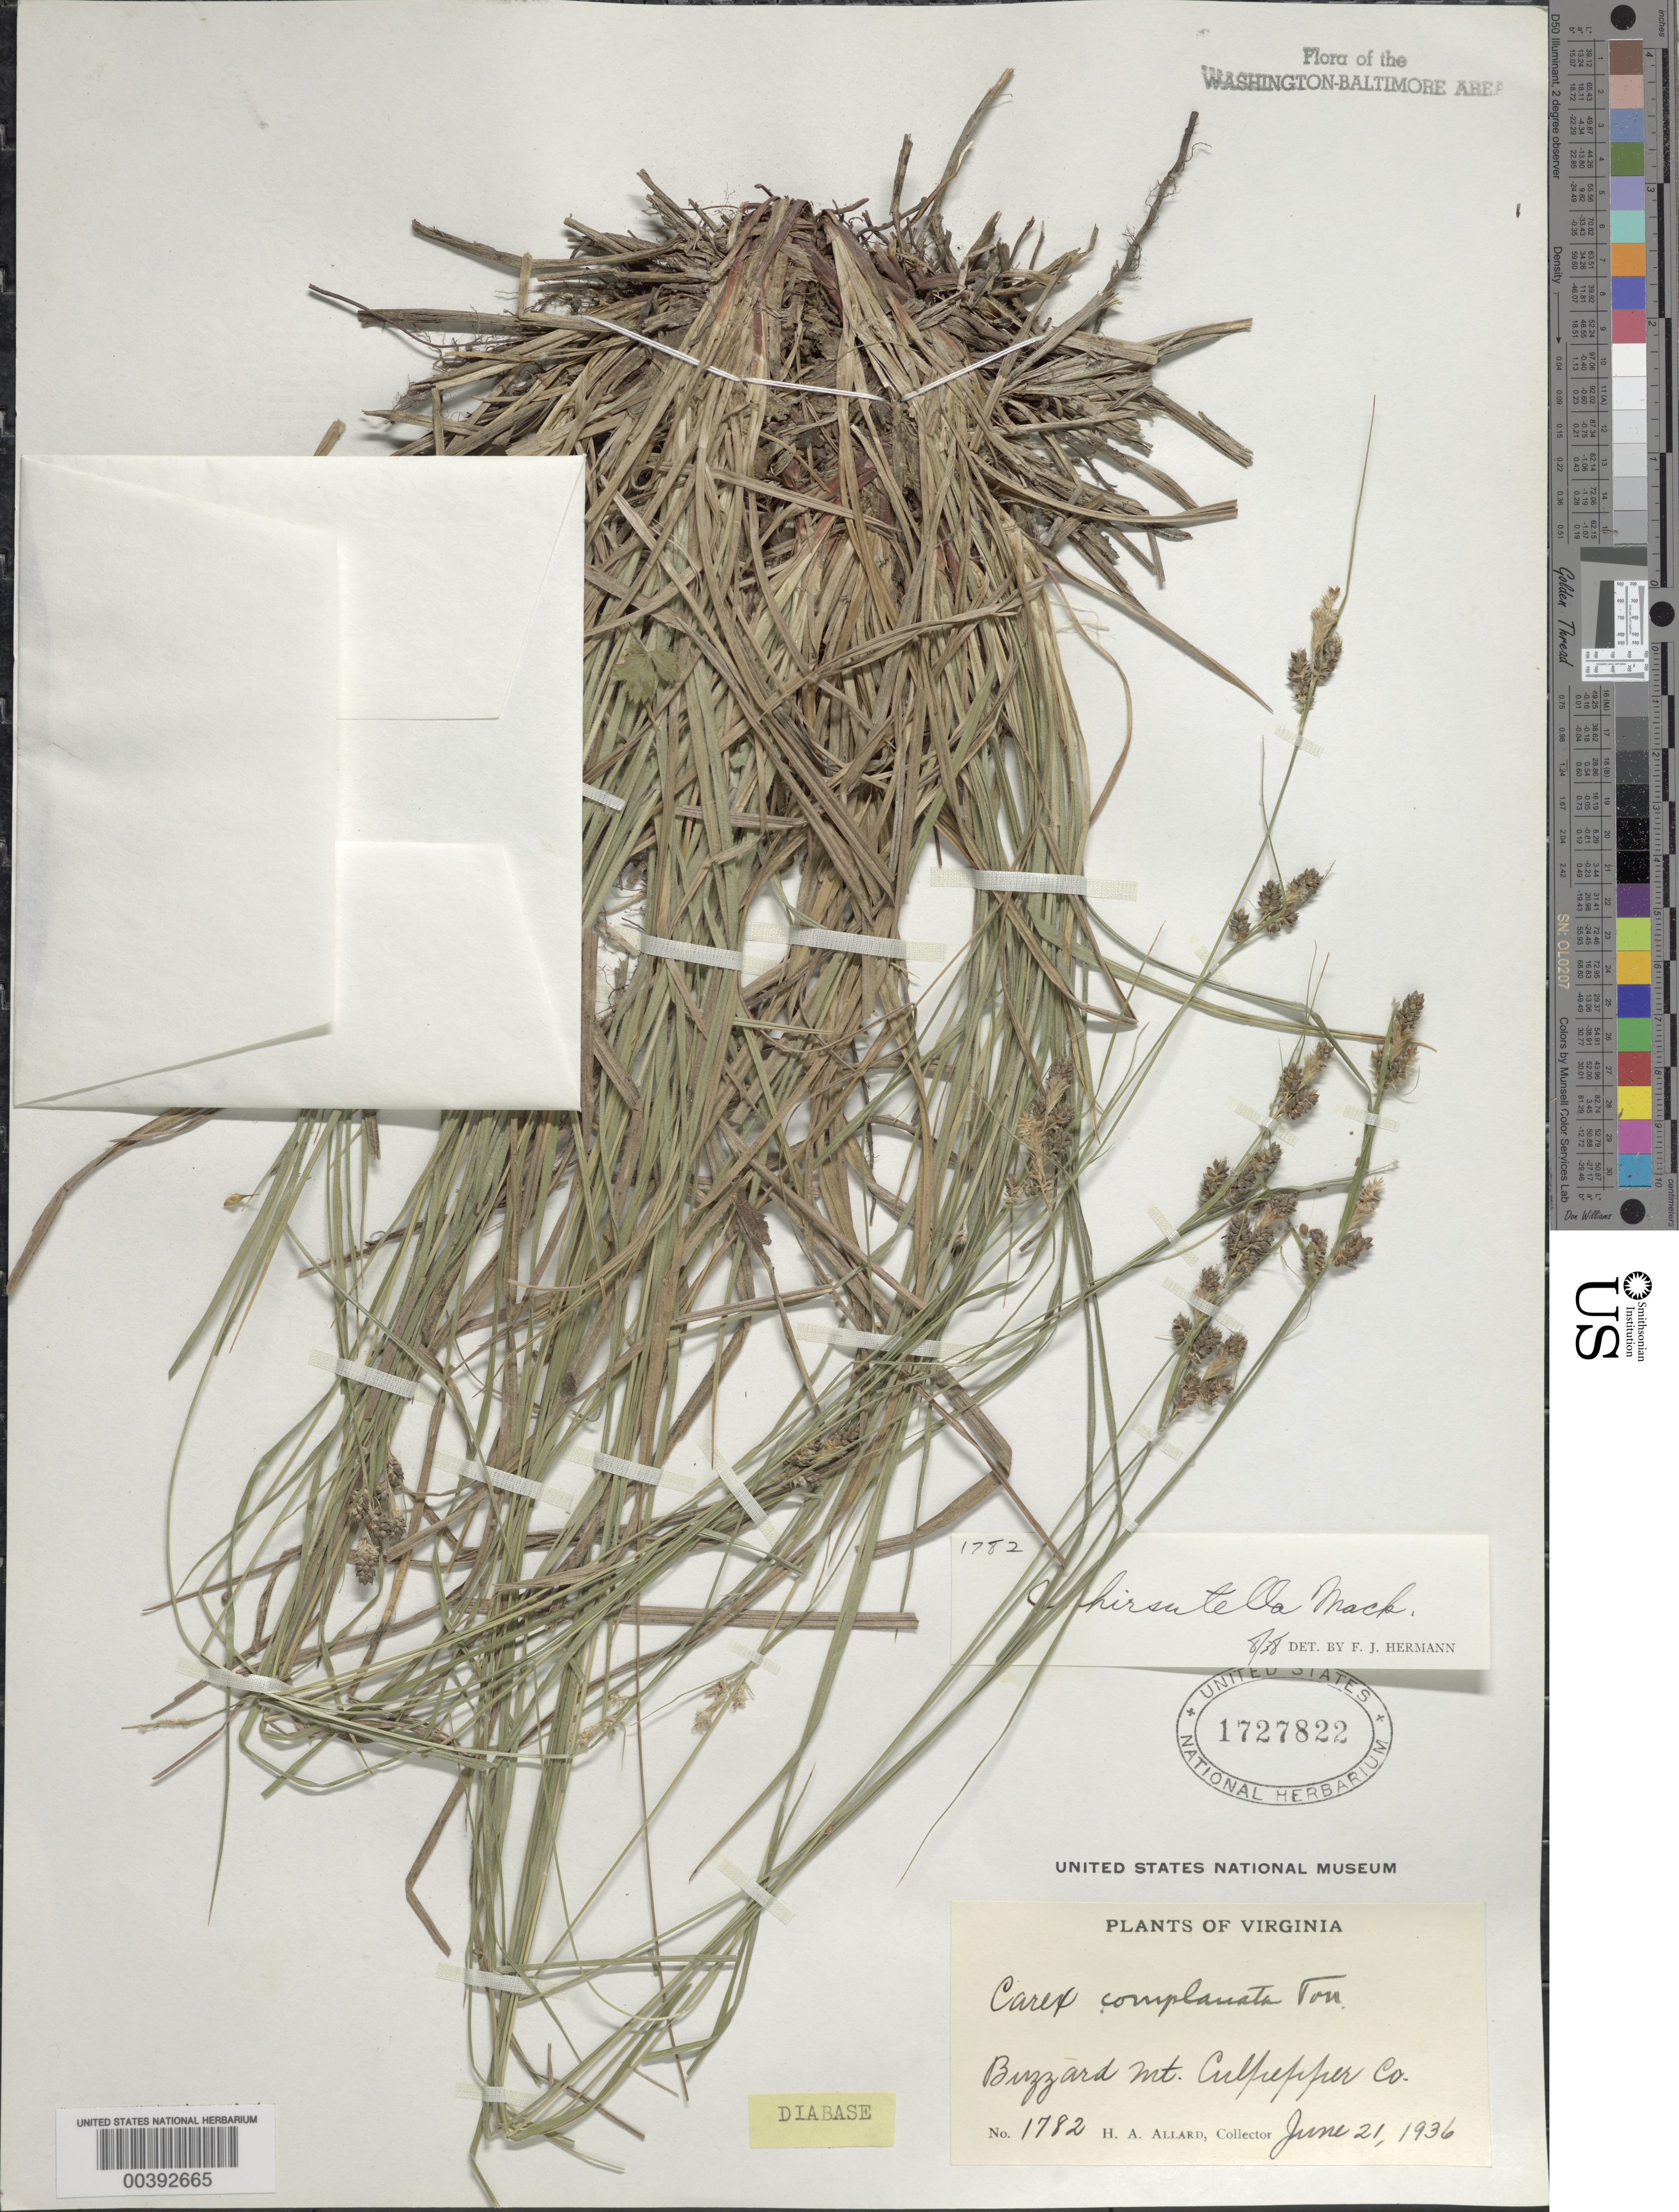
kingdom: Plantae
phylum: Tracheophyta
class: Liliopsida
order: Poales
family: Cyperaceae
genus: Carex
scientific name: Carex hirsutella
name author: Mack.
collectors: H. A. Allard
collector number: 1782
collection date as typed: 21 Jun 1936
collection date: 1936-06-21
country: United States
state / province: Virginia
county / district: Culpeper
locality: Buzzard Mountain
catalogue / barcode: US 1727822